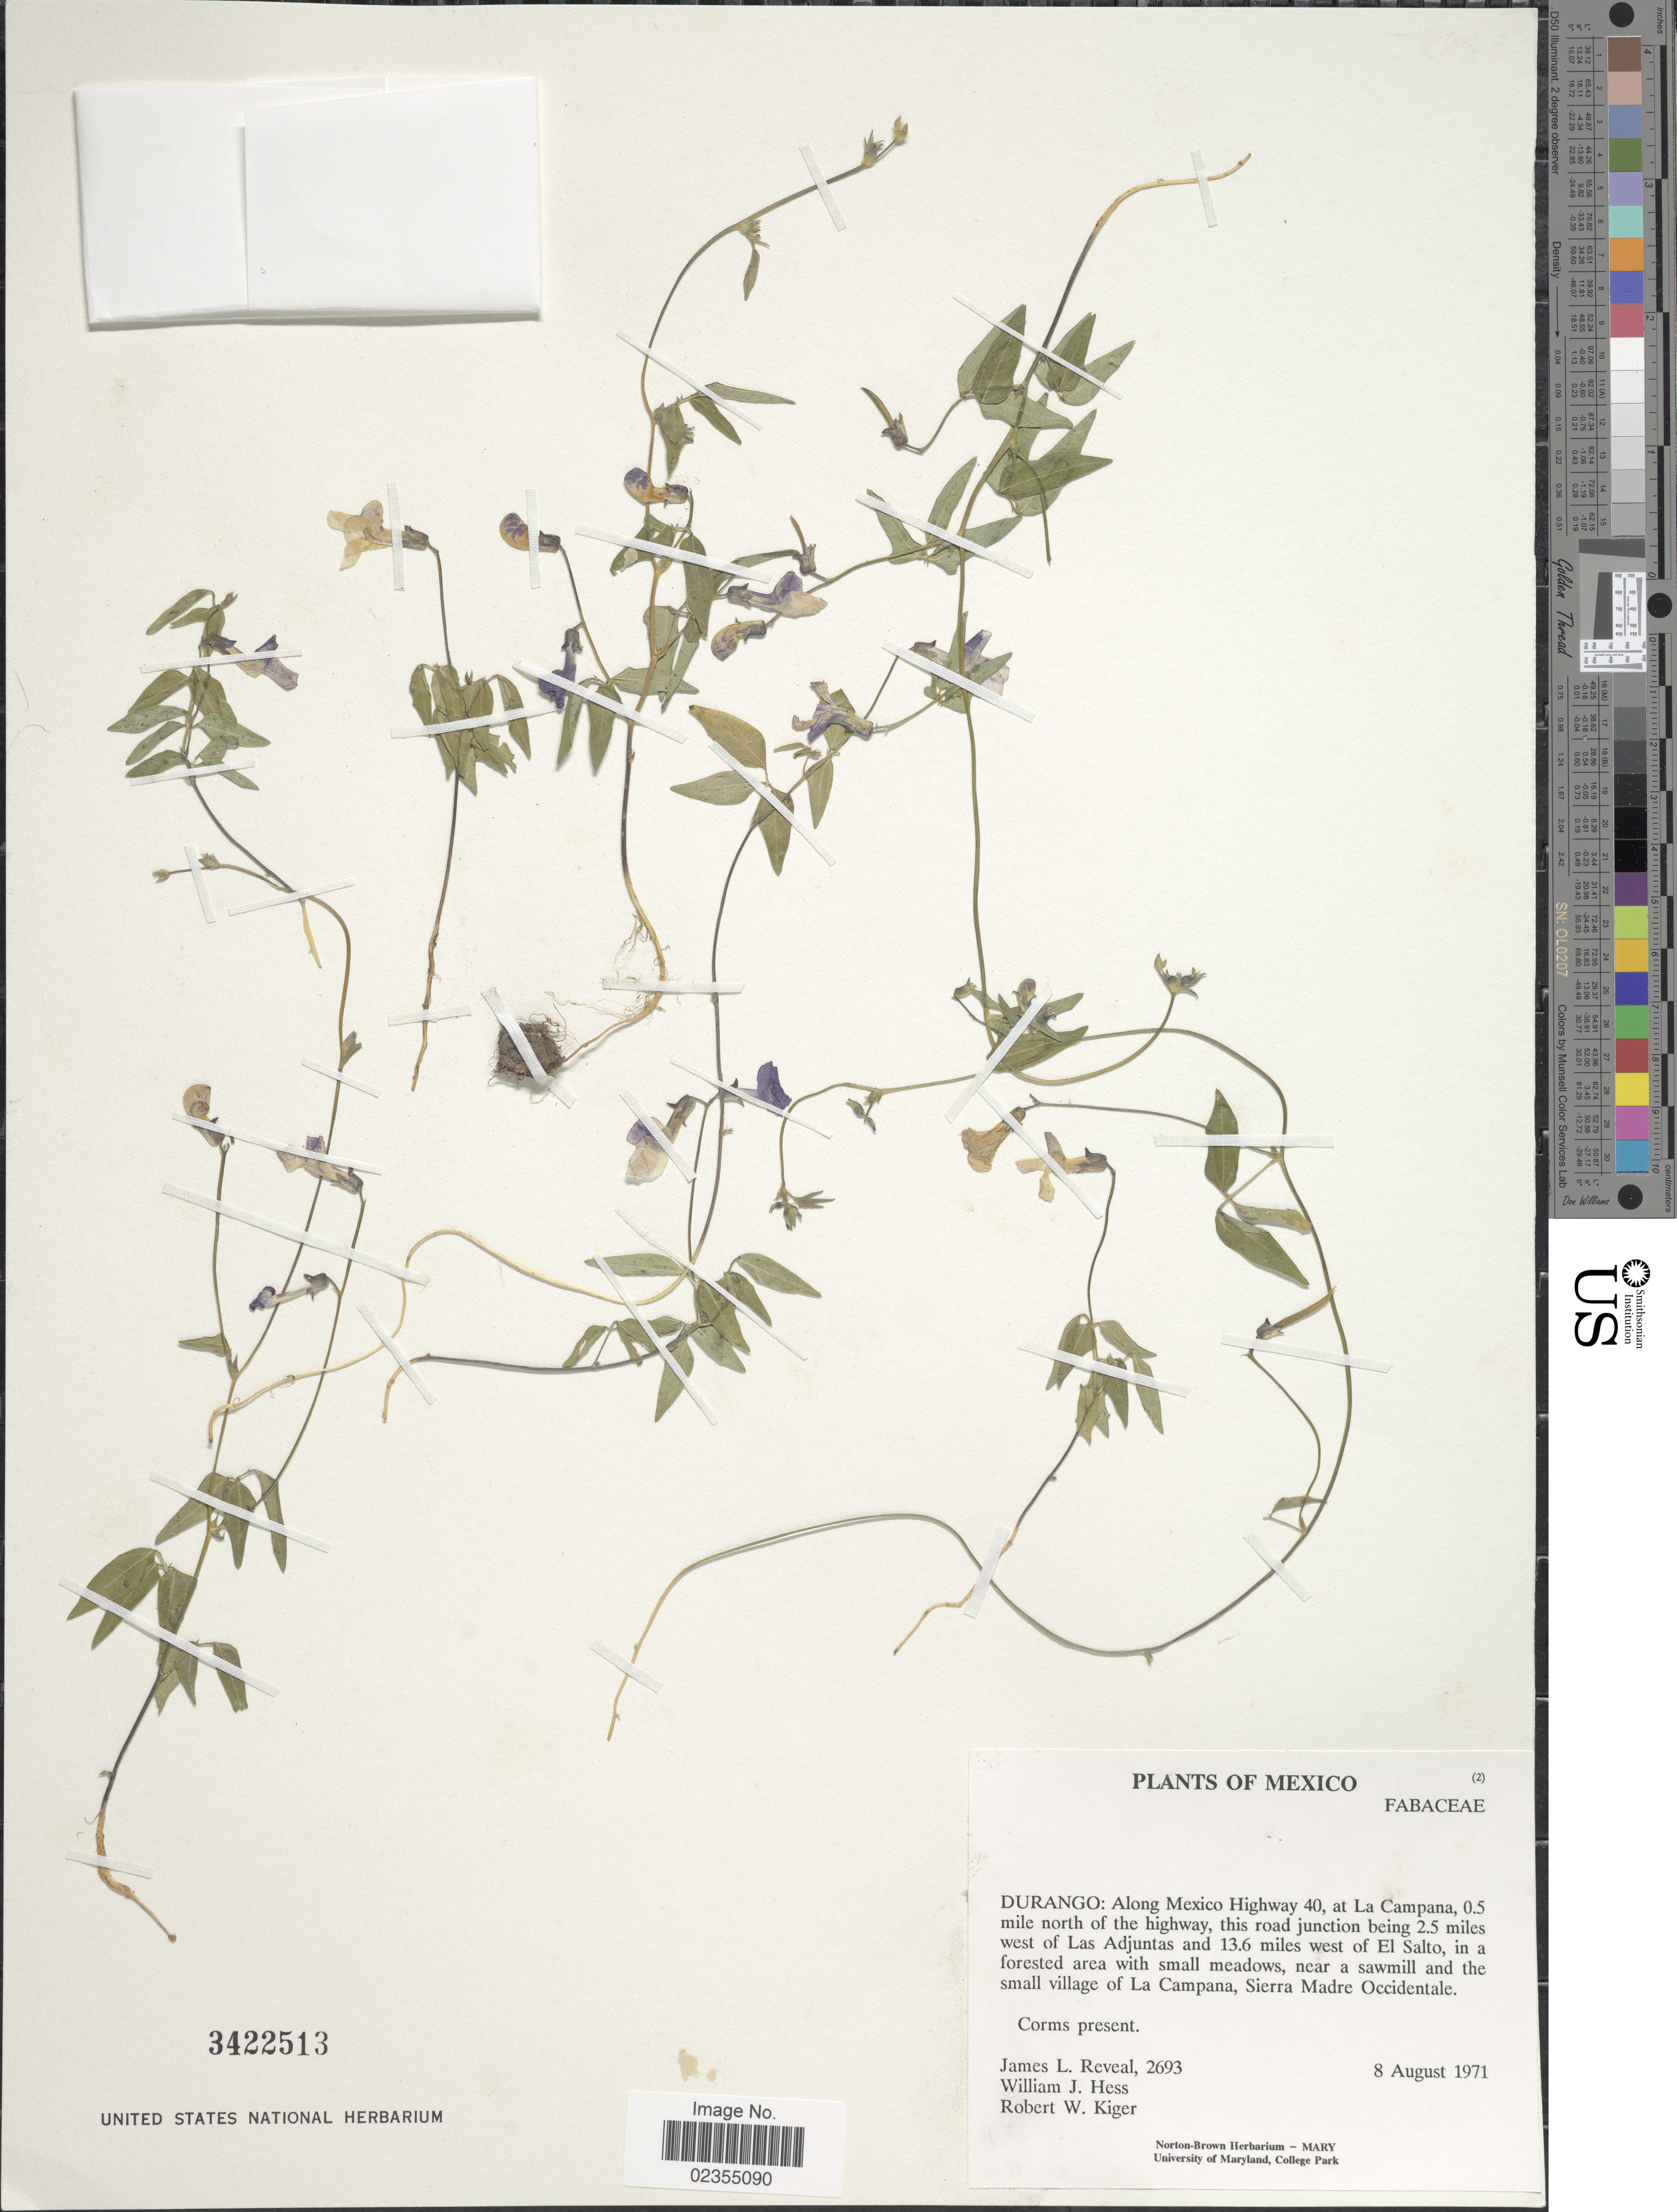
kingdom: Plantae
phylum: Tracheophyta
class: Magnoliopsida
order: Fabales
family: Fabaceae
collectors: J. L. Reveal, W. Hess & R. Kiger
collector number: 2693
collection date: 1971-08-08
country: Mexico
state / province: Durango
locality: Along Mexico Highway 40, at La Campana, 0.5 mile north of the highway, thsi road junction being 2.5 miles west of Las Adjuntas and 13.6 miles west of El Salto, near a sawmill and the small village of La Campana, Sierra Madre Occidentale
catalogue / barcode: US 3422513